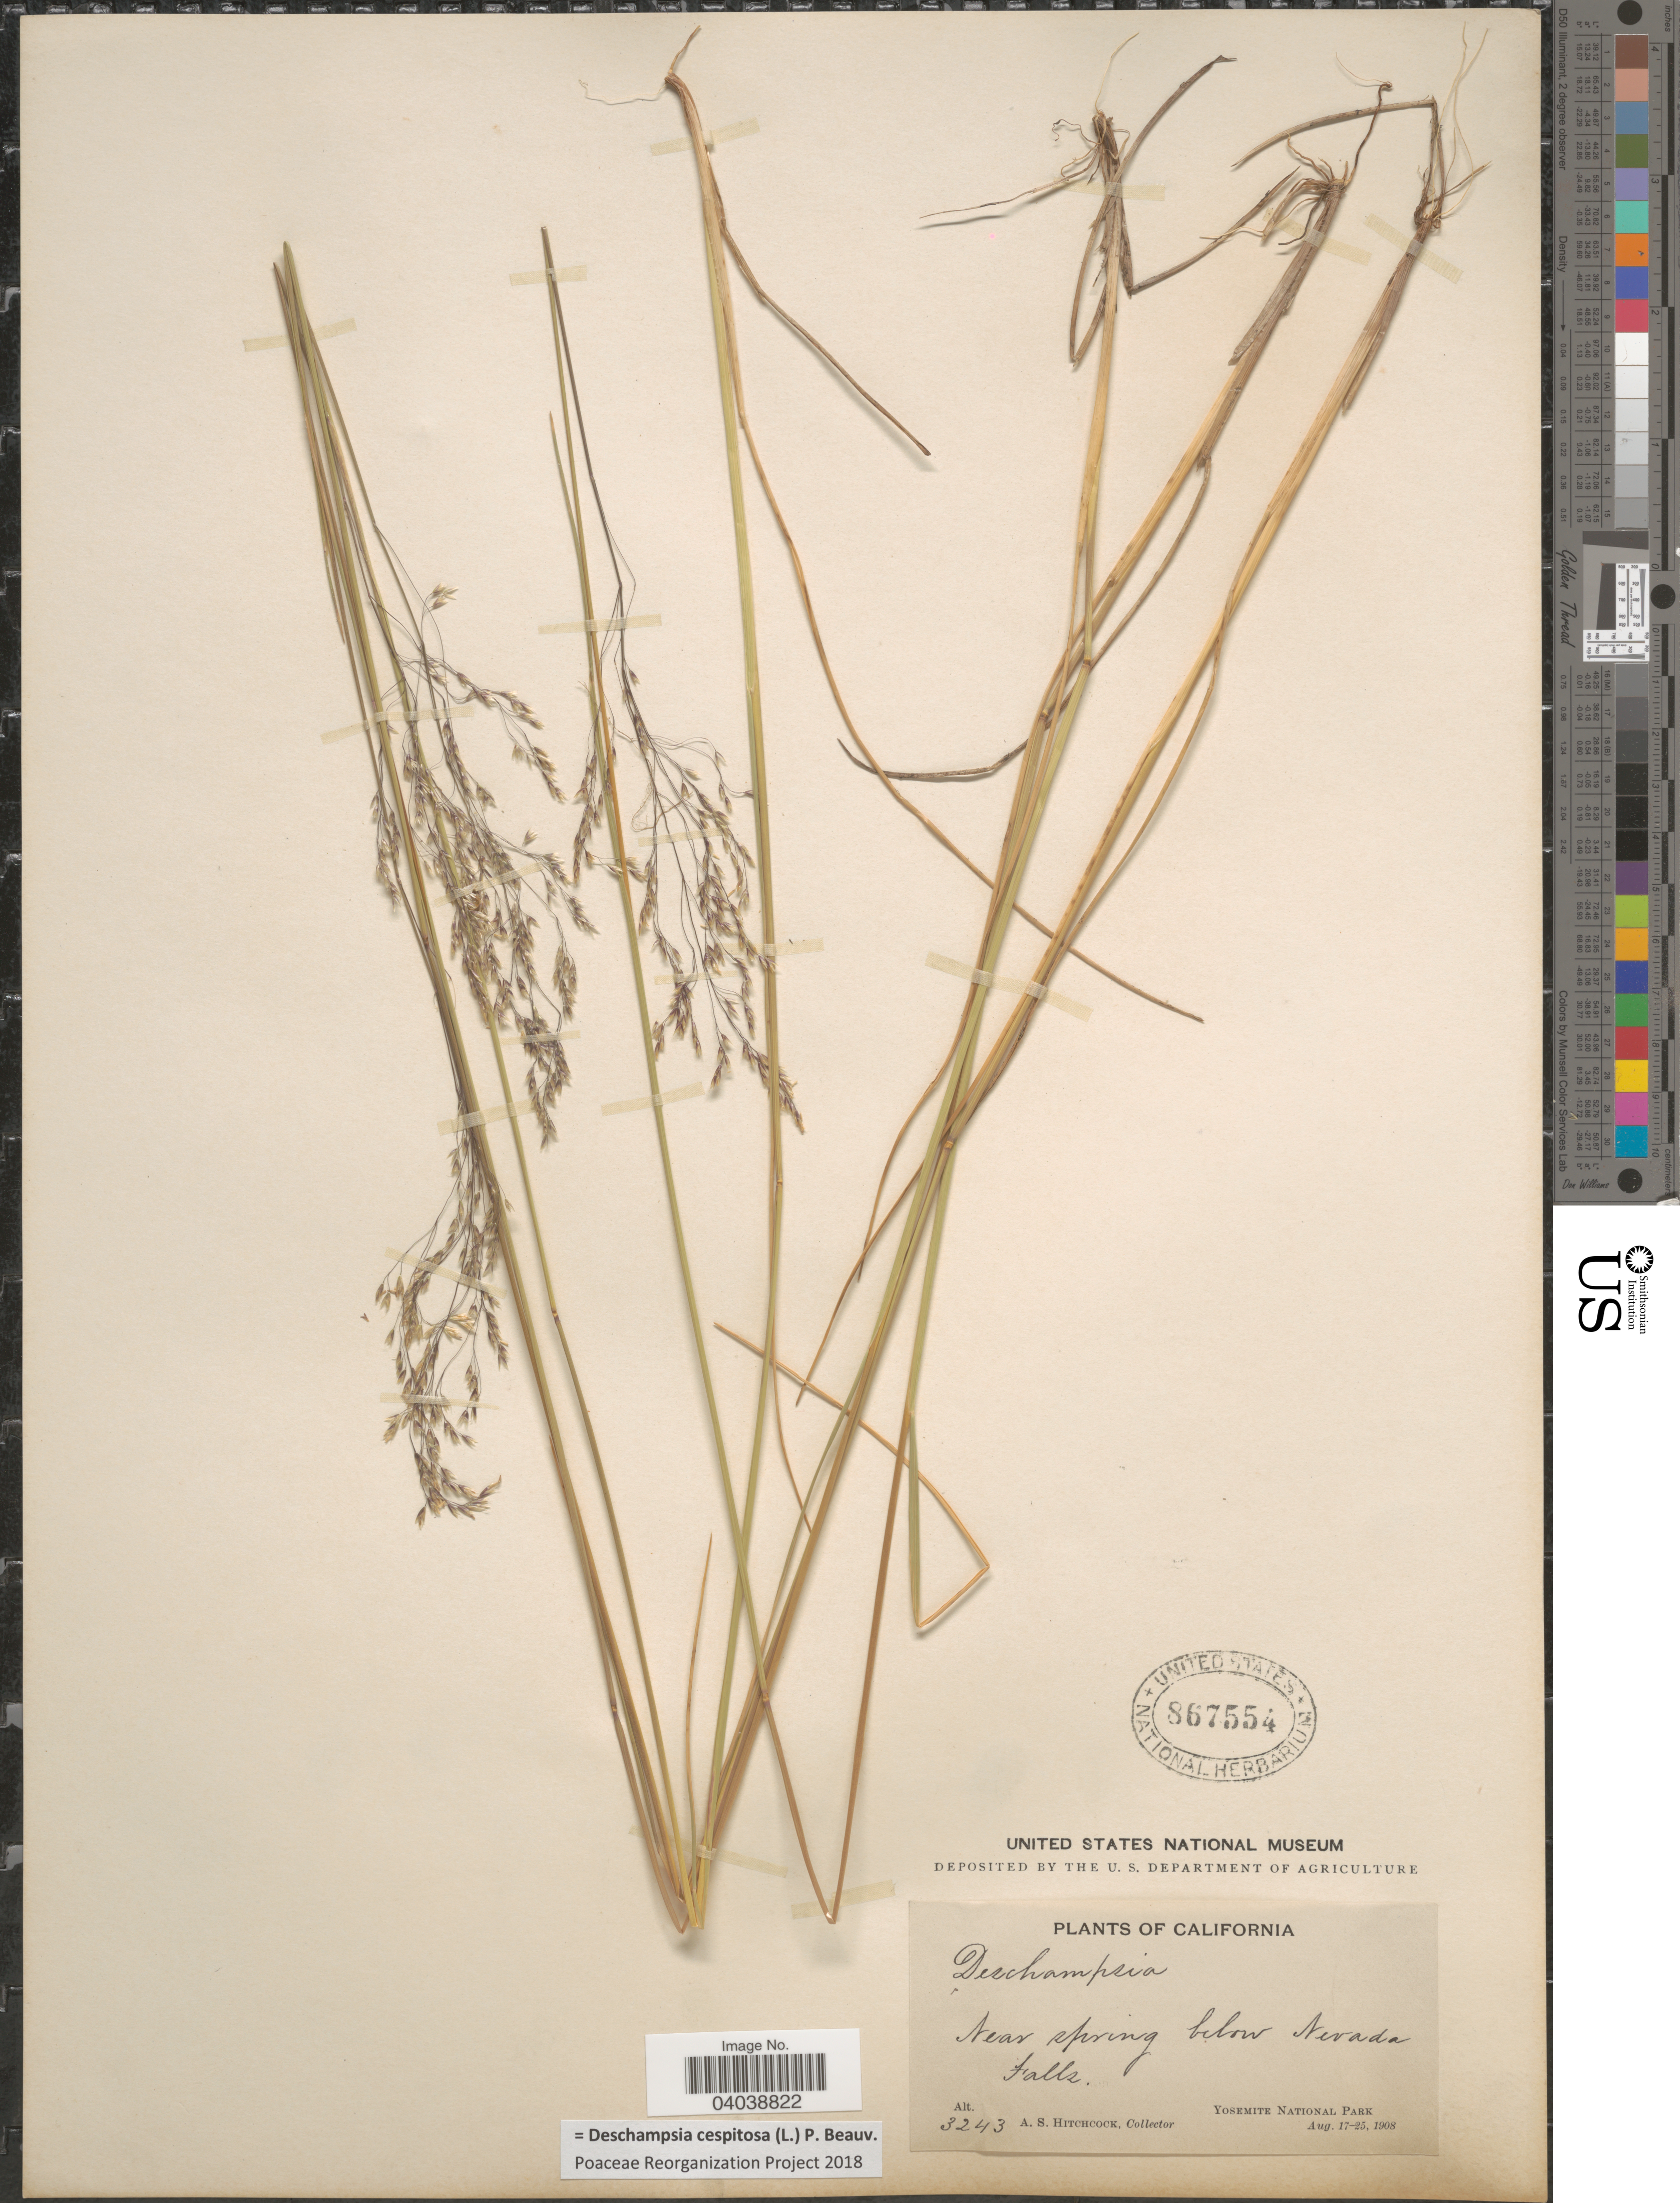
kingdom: Plantae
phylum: Tracheophyta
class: Liliopsida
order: Poales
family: Poaceae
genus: Deschampsia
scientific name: Deschampsia cespitosa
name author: (L.) P. Beauv.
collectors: A. S. Hitchcock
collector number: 3242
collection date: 1908-08-17/1908-08-25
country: United States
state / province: California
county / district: Mariposa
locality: Near spring below Nevada Falls. Yosemite National Park.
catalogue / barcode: US 867554